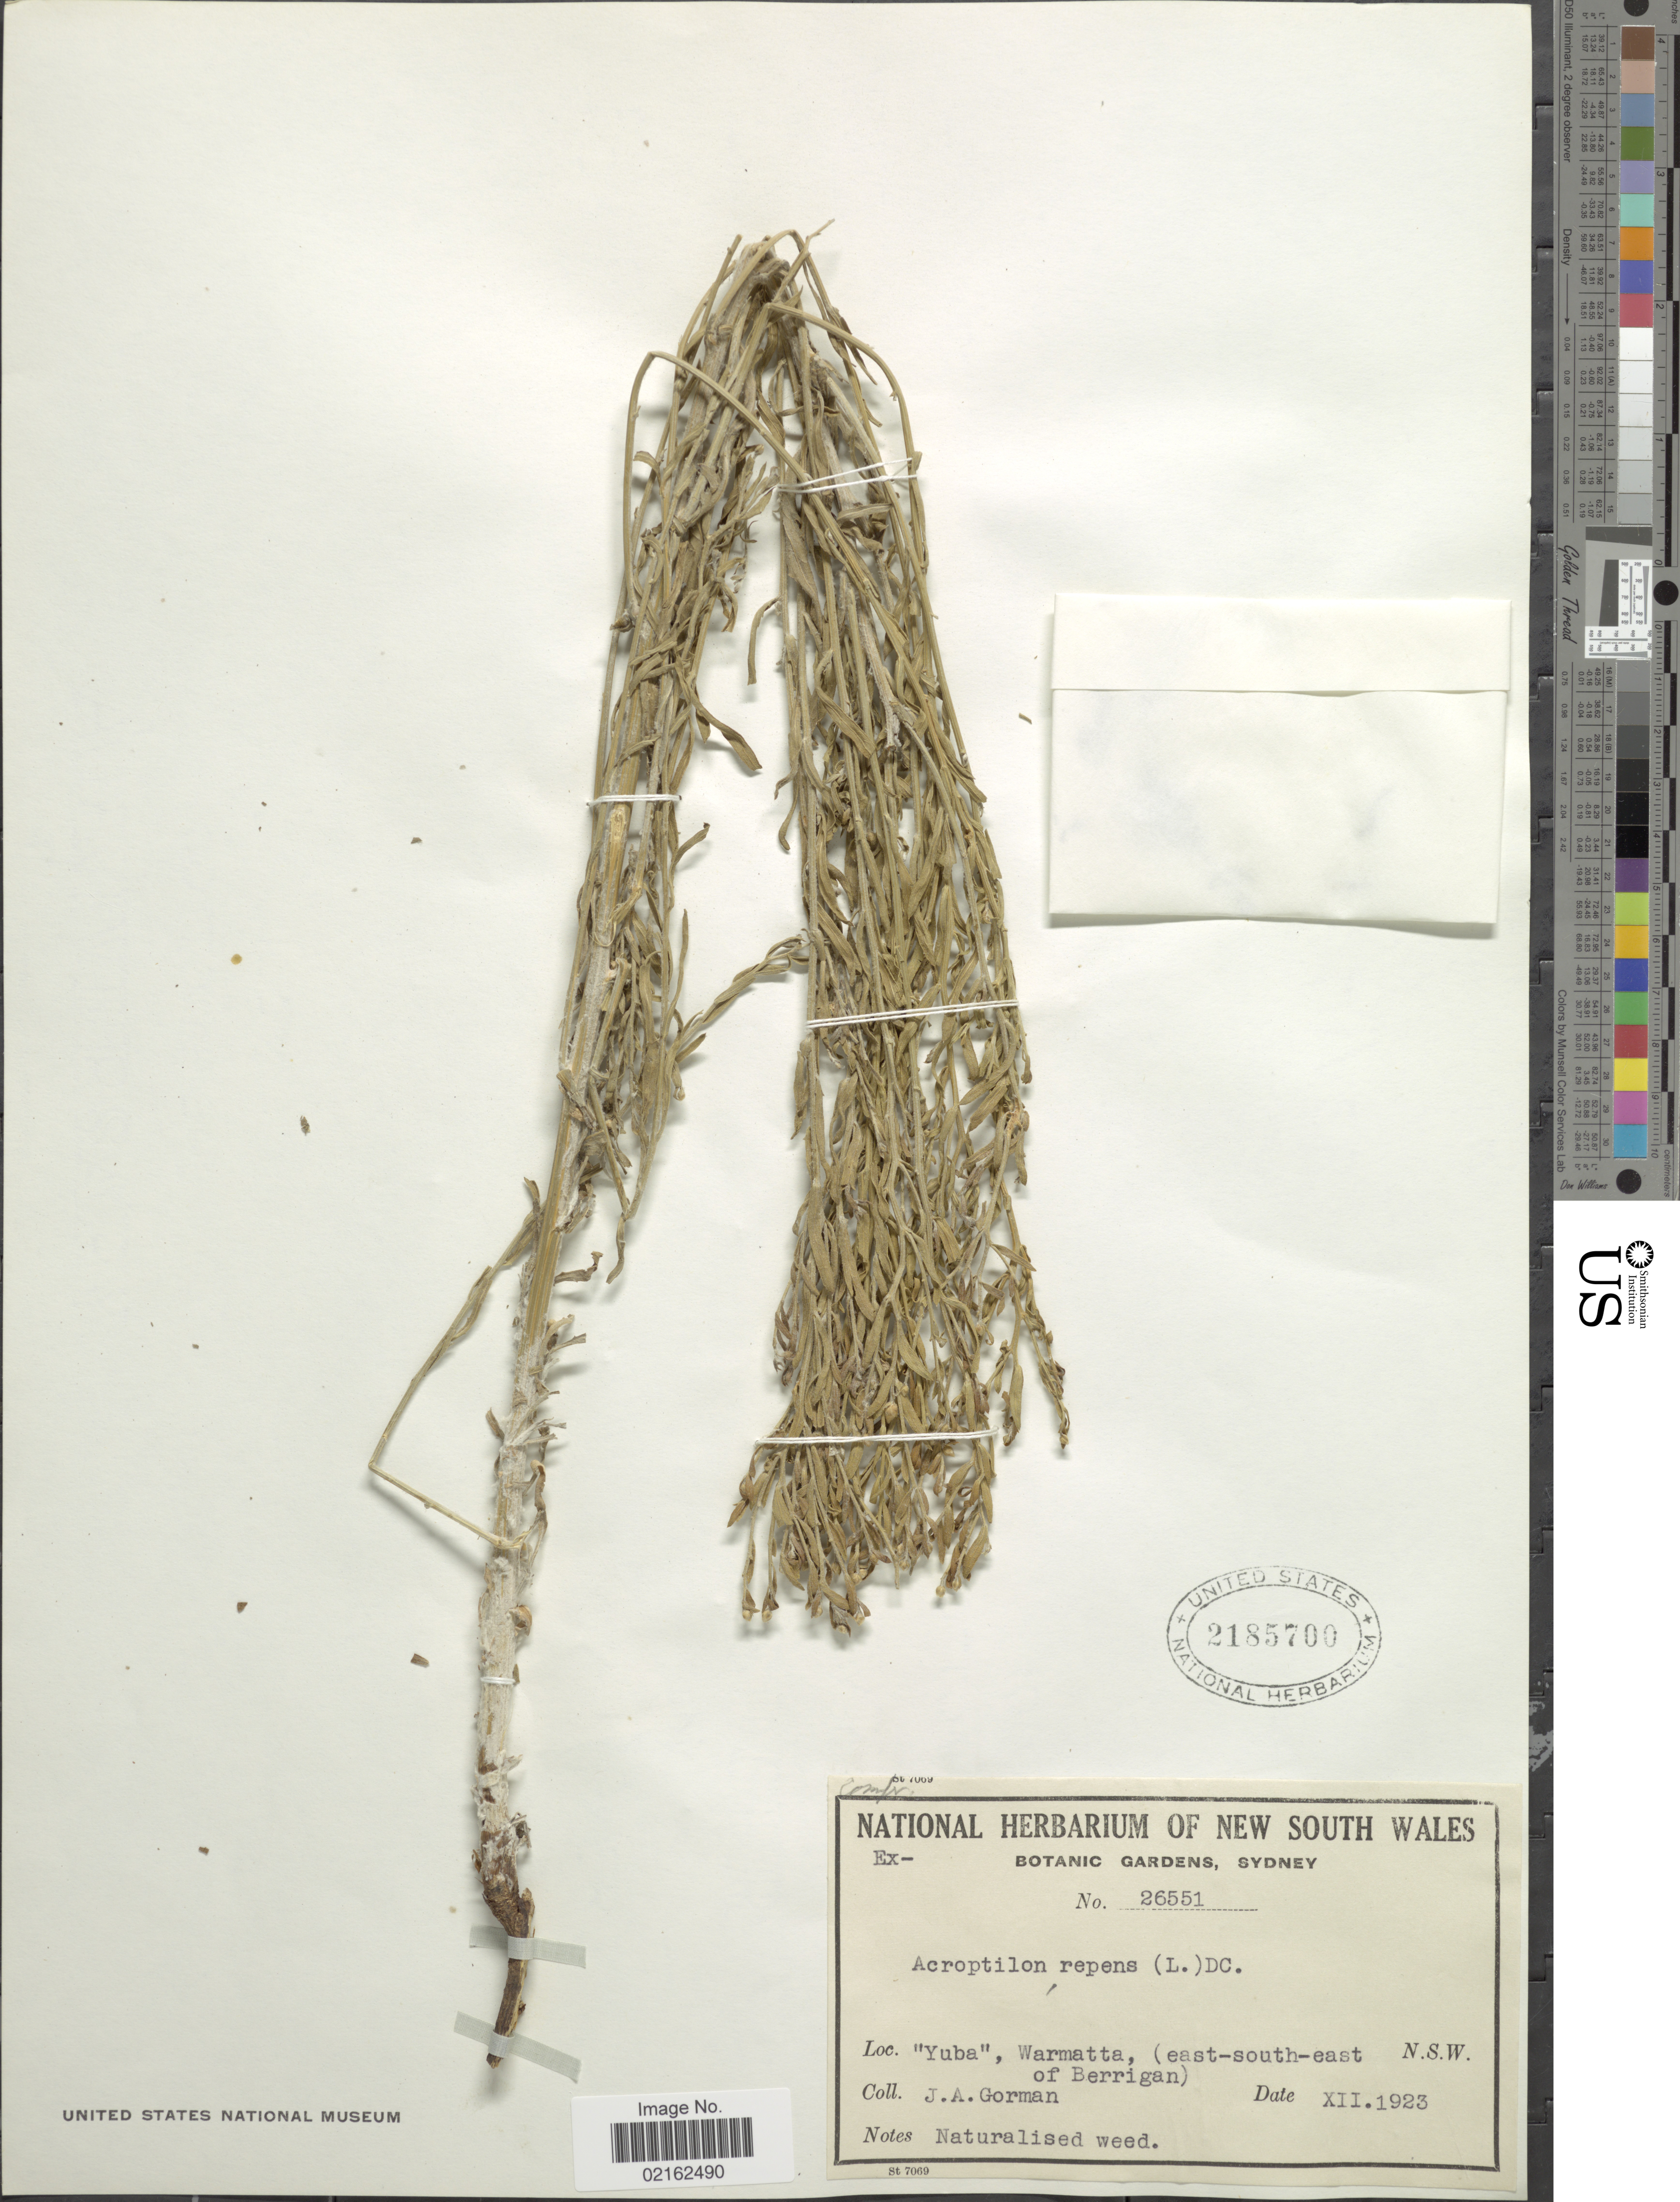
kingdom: Plantae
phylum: Tracheophyta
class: Magnoliopsida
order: Asterales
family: Asteraceae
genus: Acroptilon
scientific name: Acroptilon repens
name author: (L.) DC.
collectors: J. Gorman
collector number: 26551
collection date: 1923-12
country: Australia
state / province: New South Wales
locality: Yuba, Warmatta (east-south-east of Berrigan)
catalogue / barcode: US 2185700